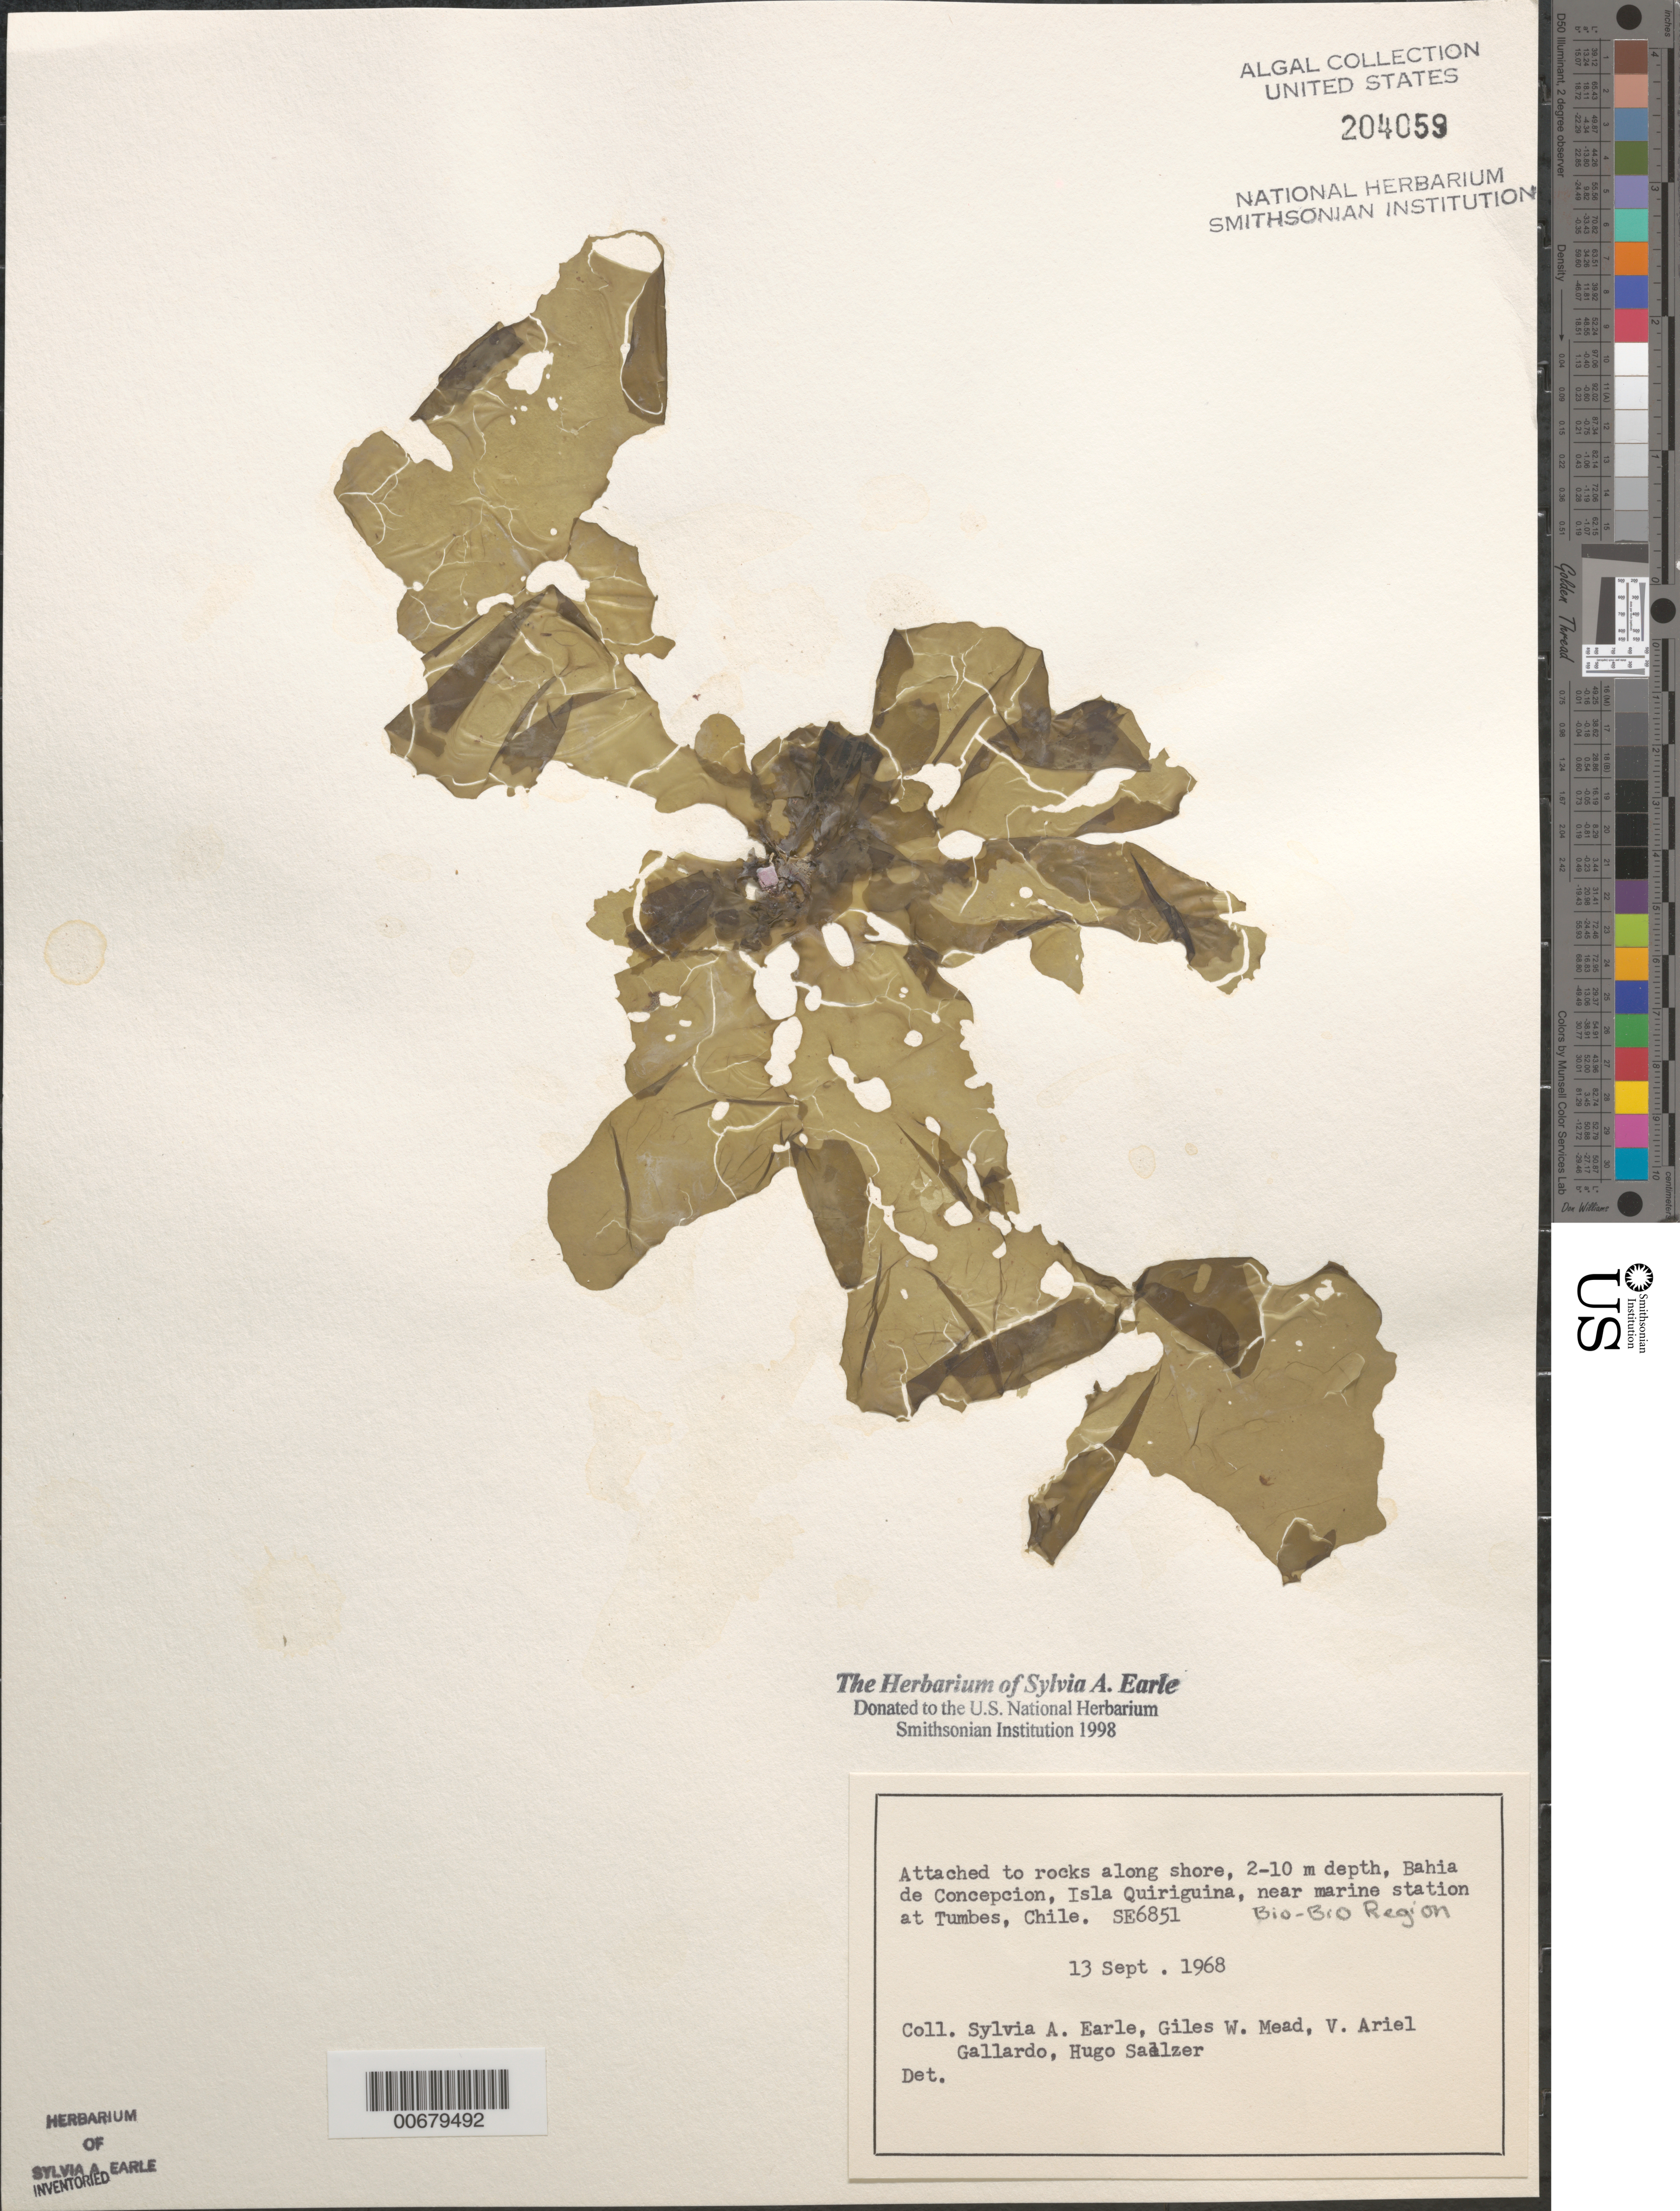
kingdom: Plantae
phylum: Chlorophyta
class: Ulvophyceae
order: Ulvales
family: Ulvaceae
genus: Ulva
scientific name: Ulva sp.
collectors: S. A. Earle, G. W. Mead, V. Gallardo & H. Saelzer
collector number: SE 6851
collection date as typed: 13 Sep 1968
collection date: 1968-09-13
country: Chile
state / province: Bio-Bío (VIII)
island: Isla Quiriquina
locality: Bahía de Concepción, near marine station at Tumbes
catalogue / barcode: US 204059